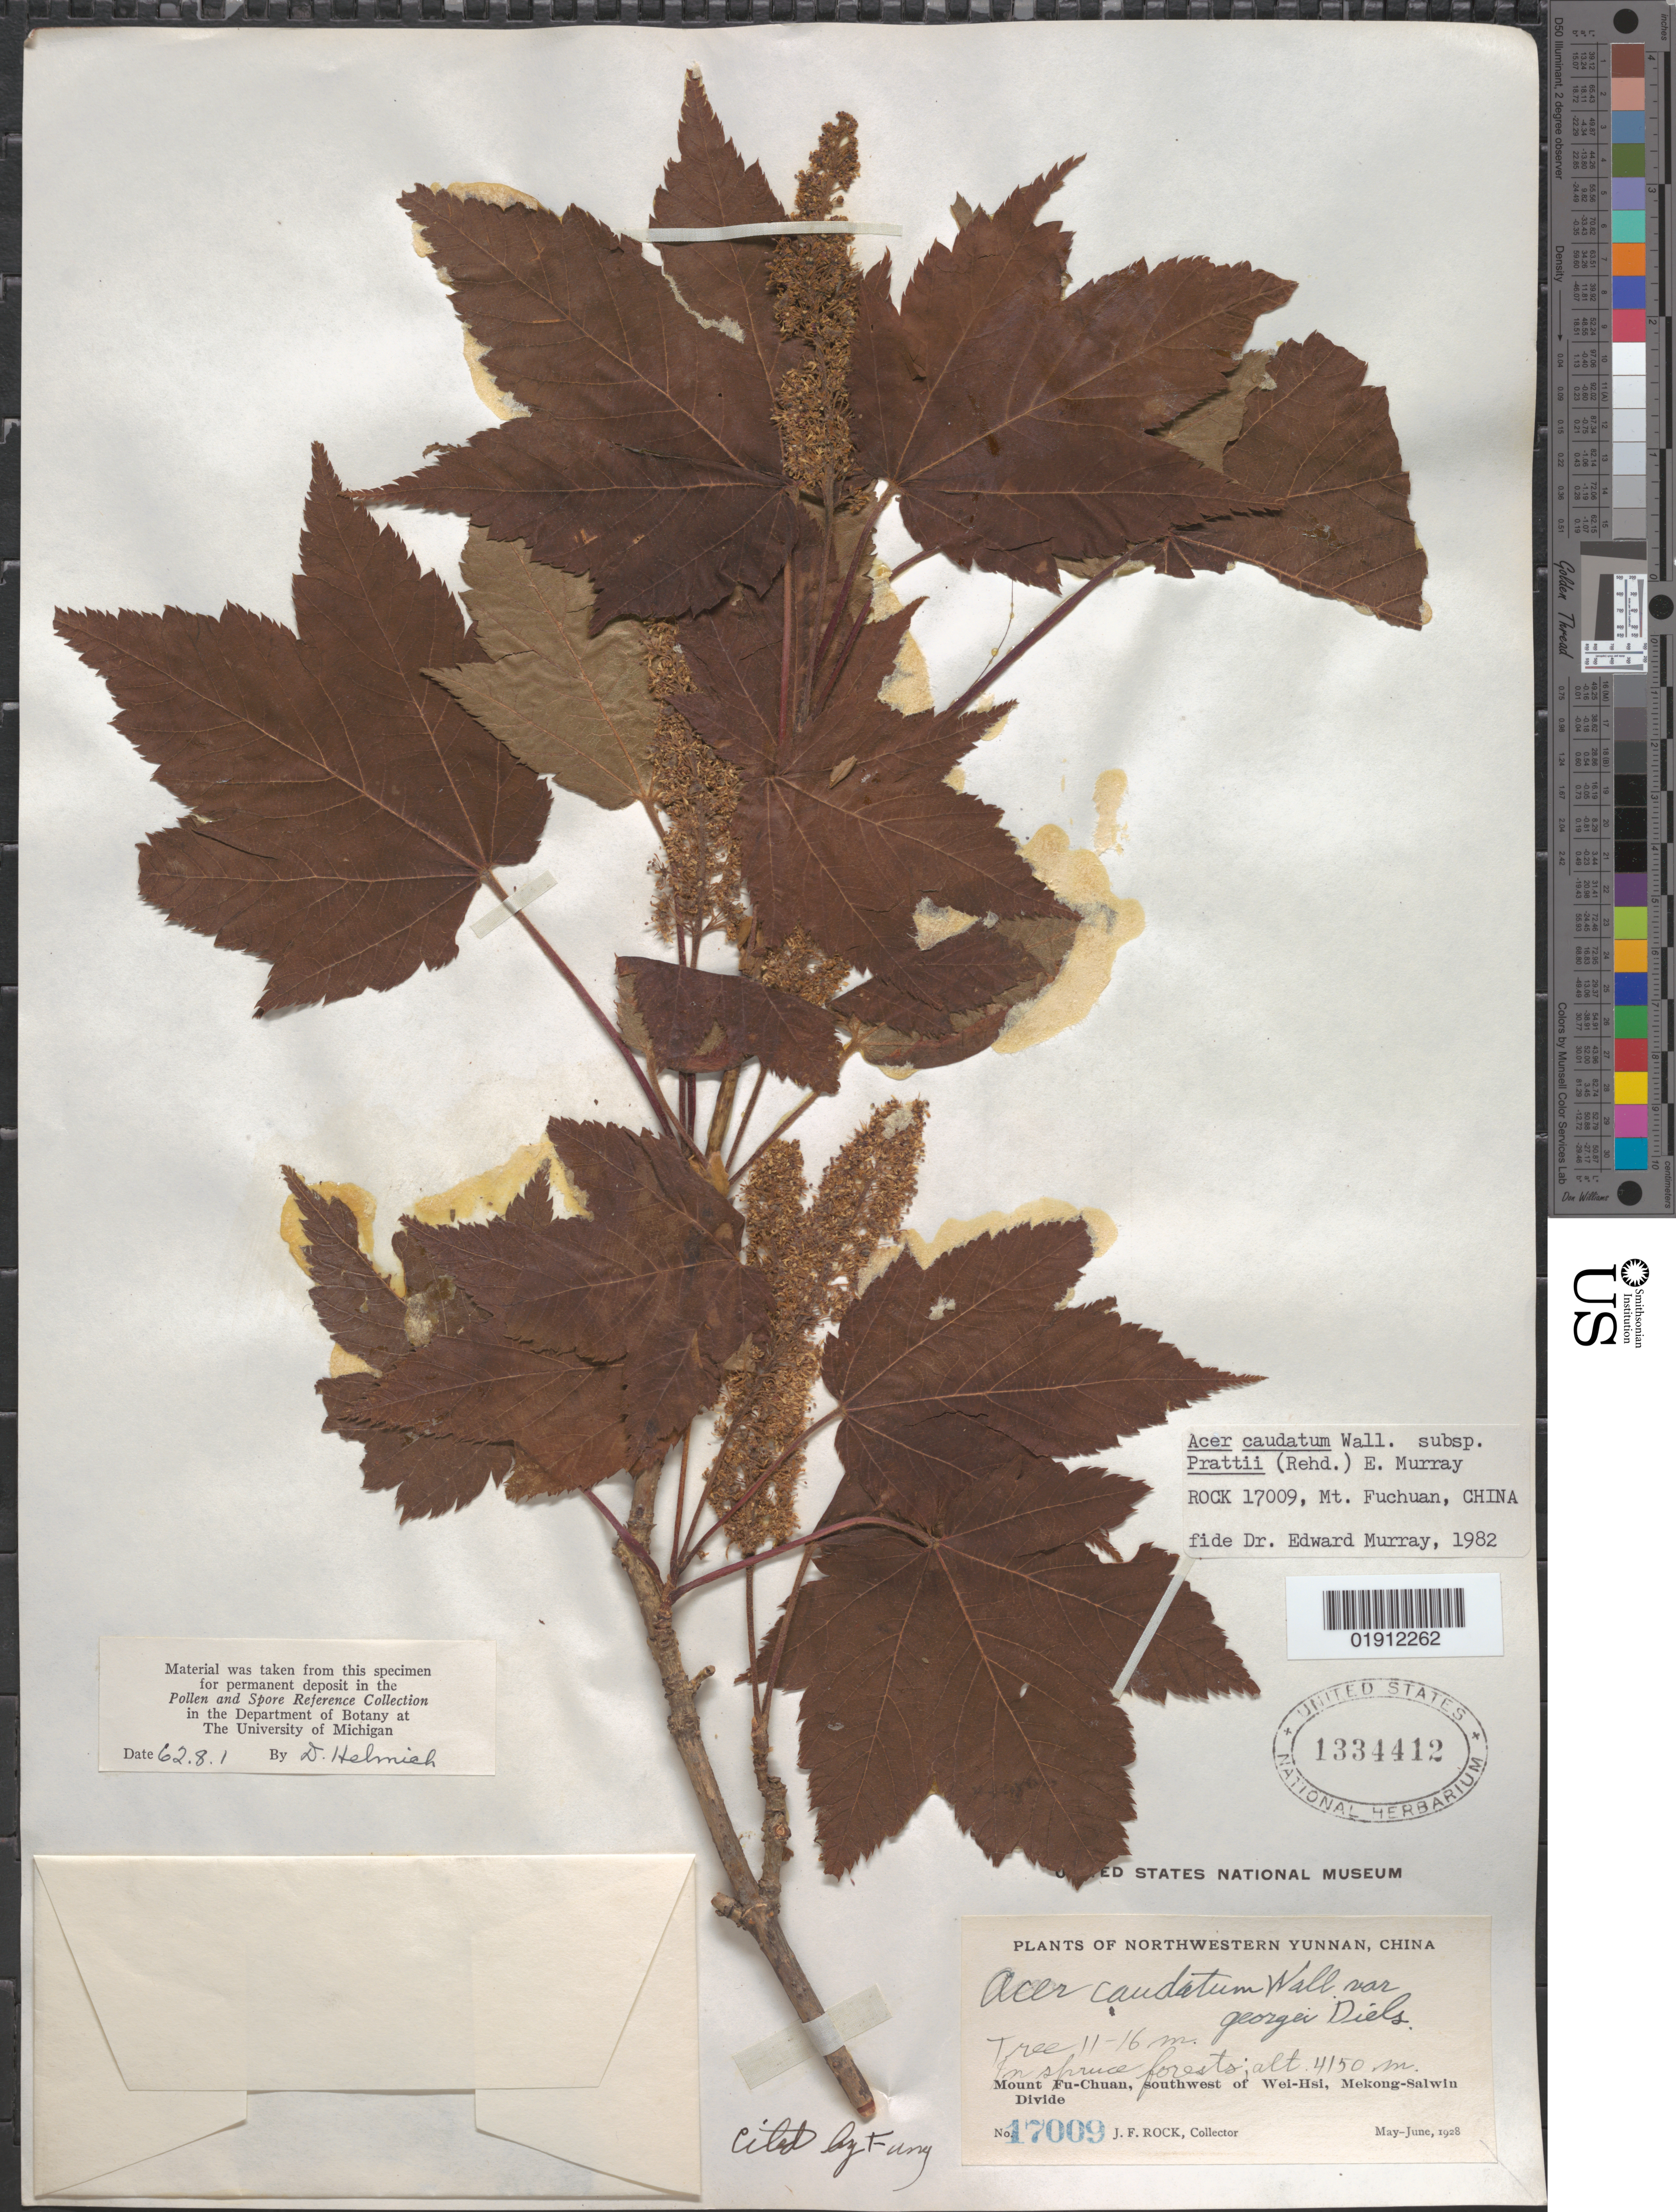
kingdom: Plantae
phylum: Tracheophyta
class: Magnoliopsida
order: Sapindales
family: Sapindaceae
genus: Acer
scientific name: Acer caudatum subsp. prattii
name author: (Rehder) A.E. Murray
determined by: Murray, Edward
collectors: J. F. Rock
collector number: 47009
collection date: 1928-05/1928-06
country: China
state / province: Yunnan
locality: Northwestern Yunnan. Mount Fu-Chuan, SW of Wei-Hsi, Meking-Salwin Divide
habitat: In spruce forests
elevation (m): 4150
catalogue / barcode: US 1334412